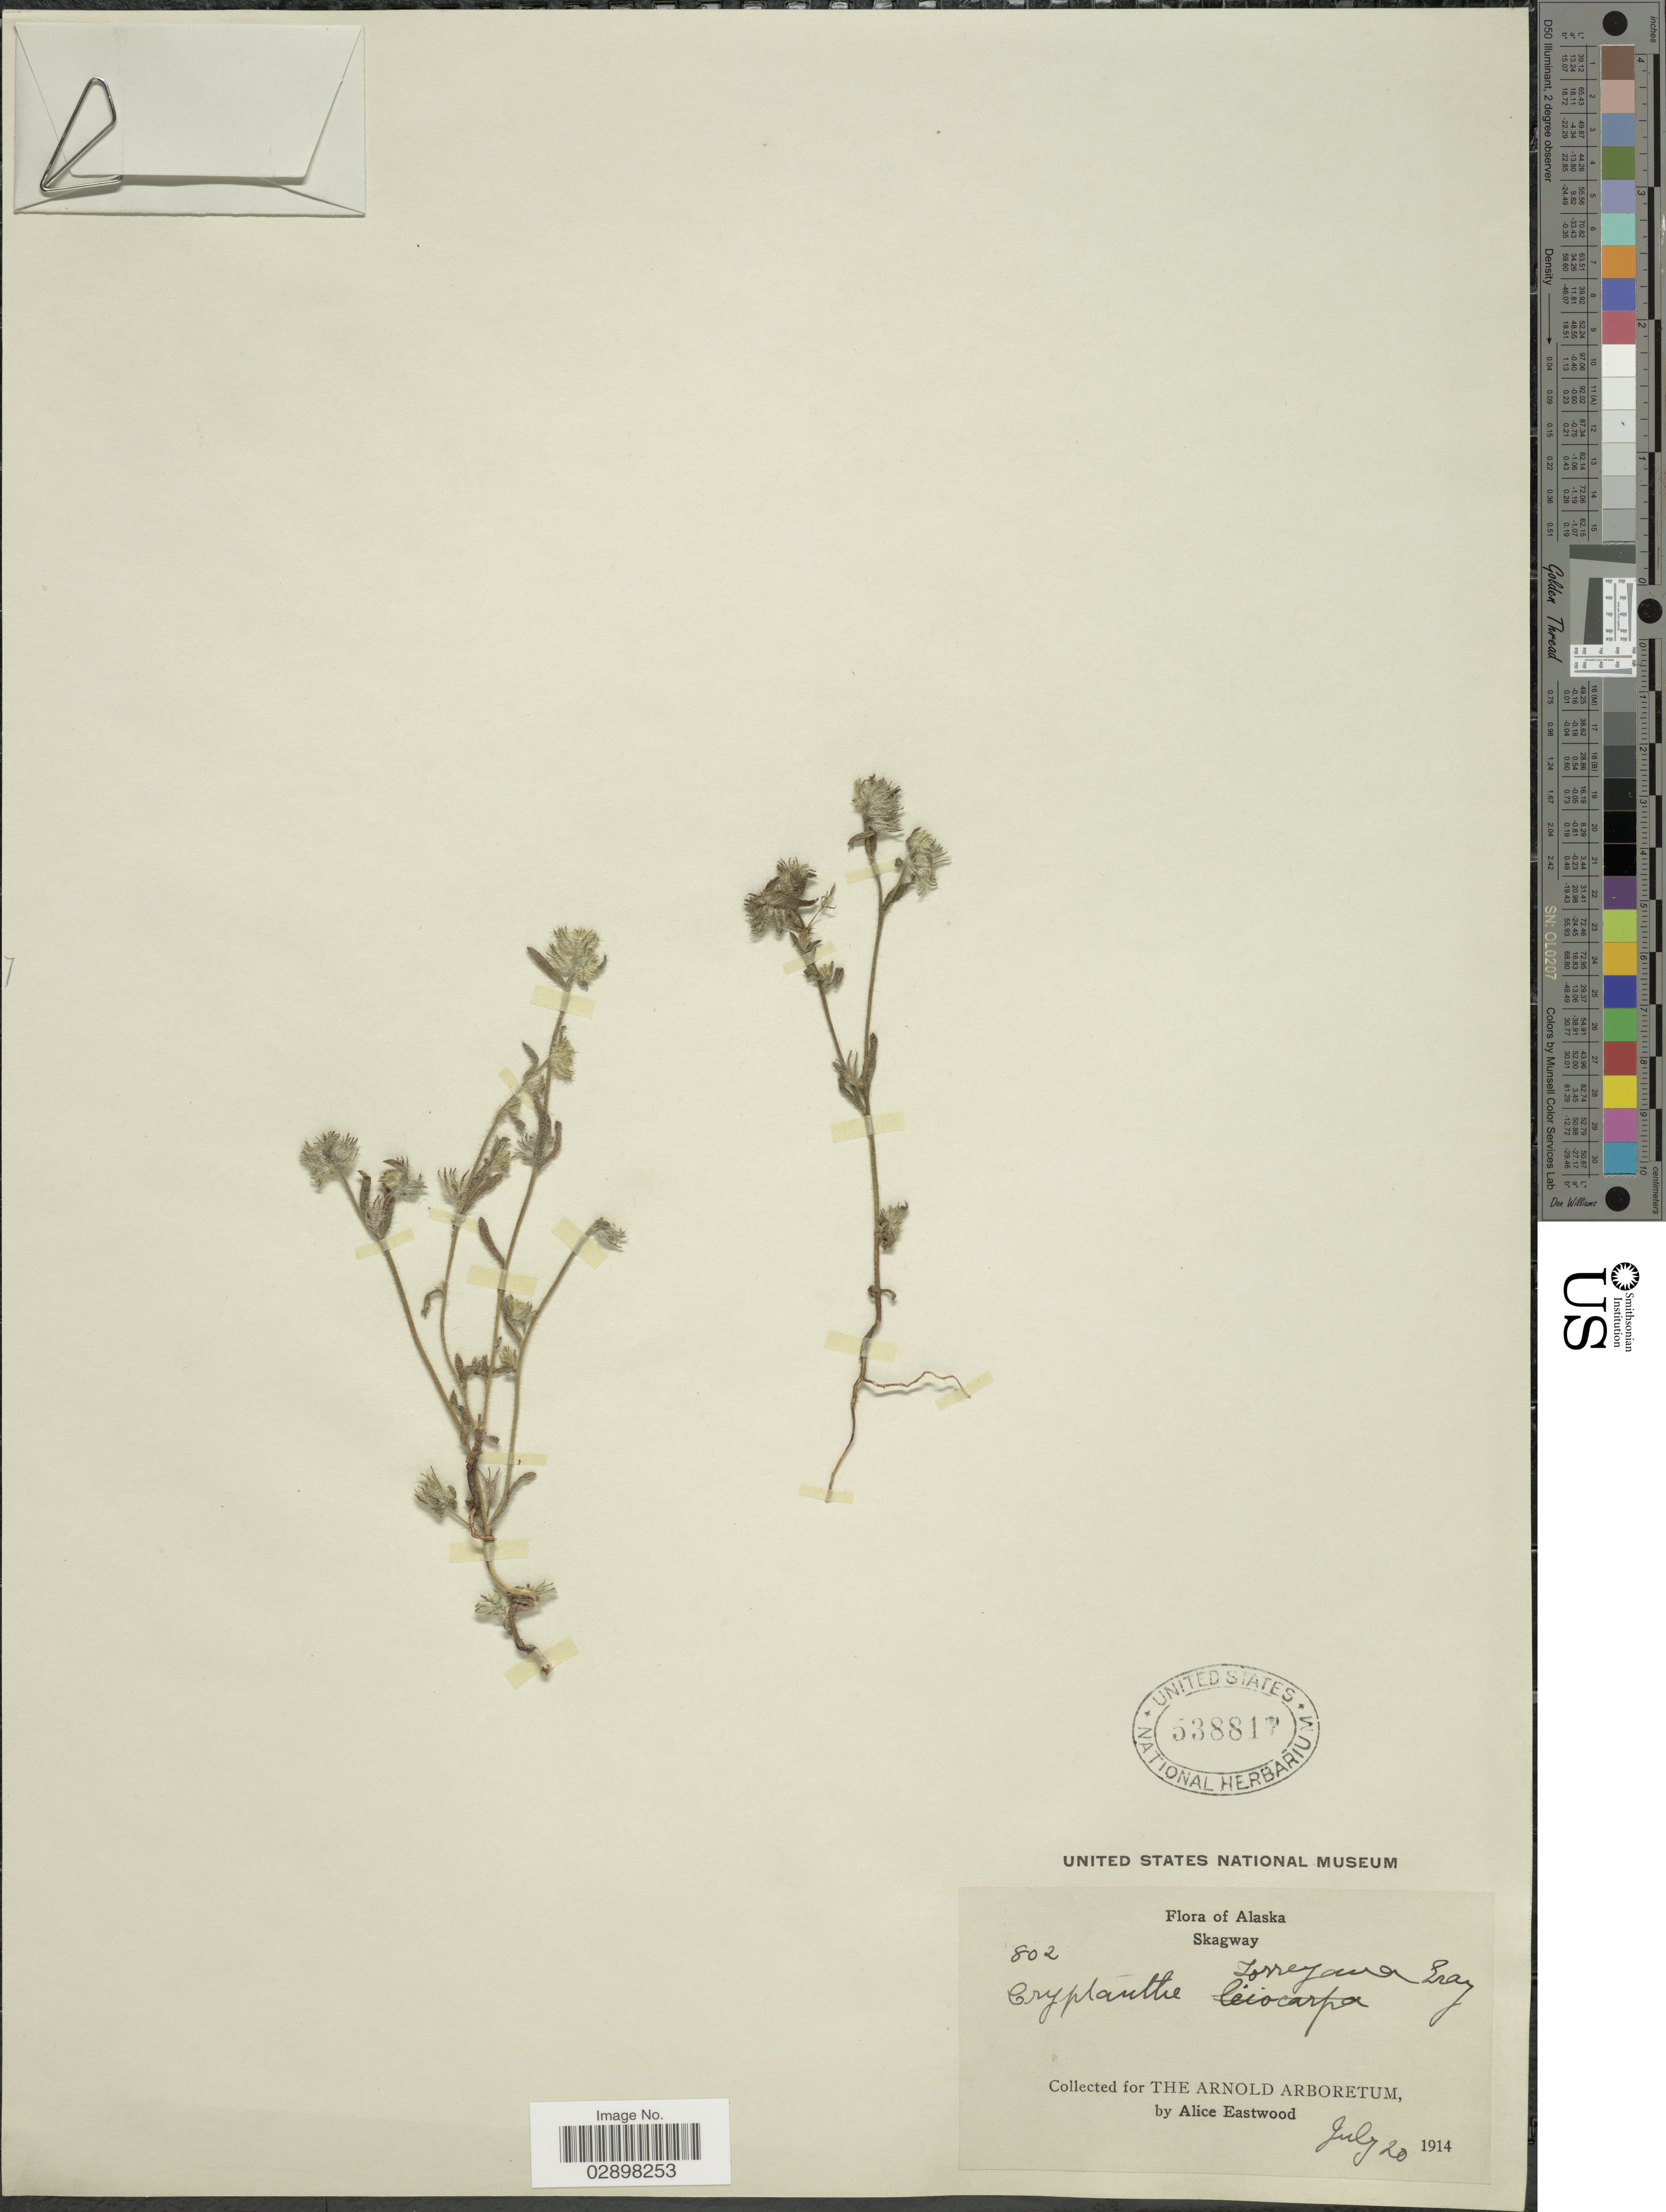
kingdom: Plantae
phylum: Tracheophyta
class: Magnoliopsida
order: Boraginales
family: Boraginaceae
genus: Cryptantha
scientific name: Cryptantha torreyana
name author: (A. Gray) S.W. Greene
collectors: A. Eastwood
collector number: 802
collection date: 1914-07-20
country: United States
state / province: Alaska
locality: Skagway.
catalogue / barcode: US 538817